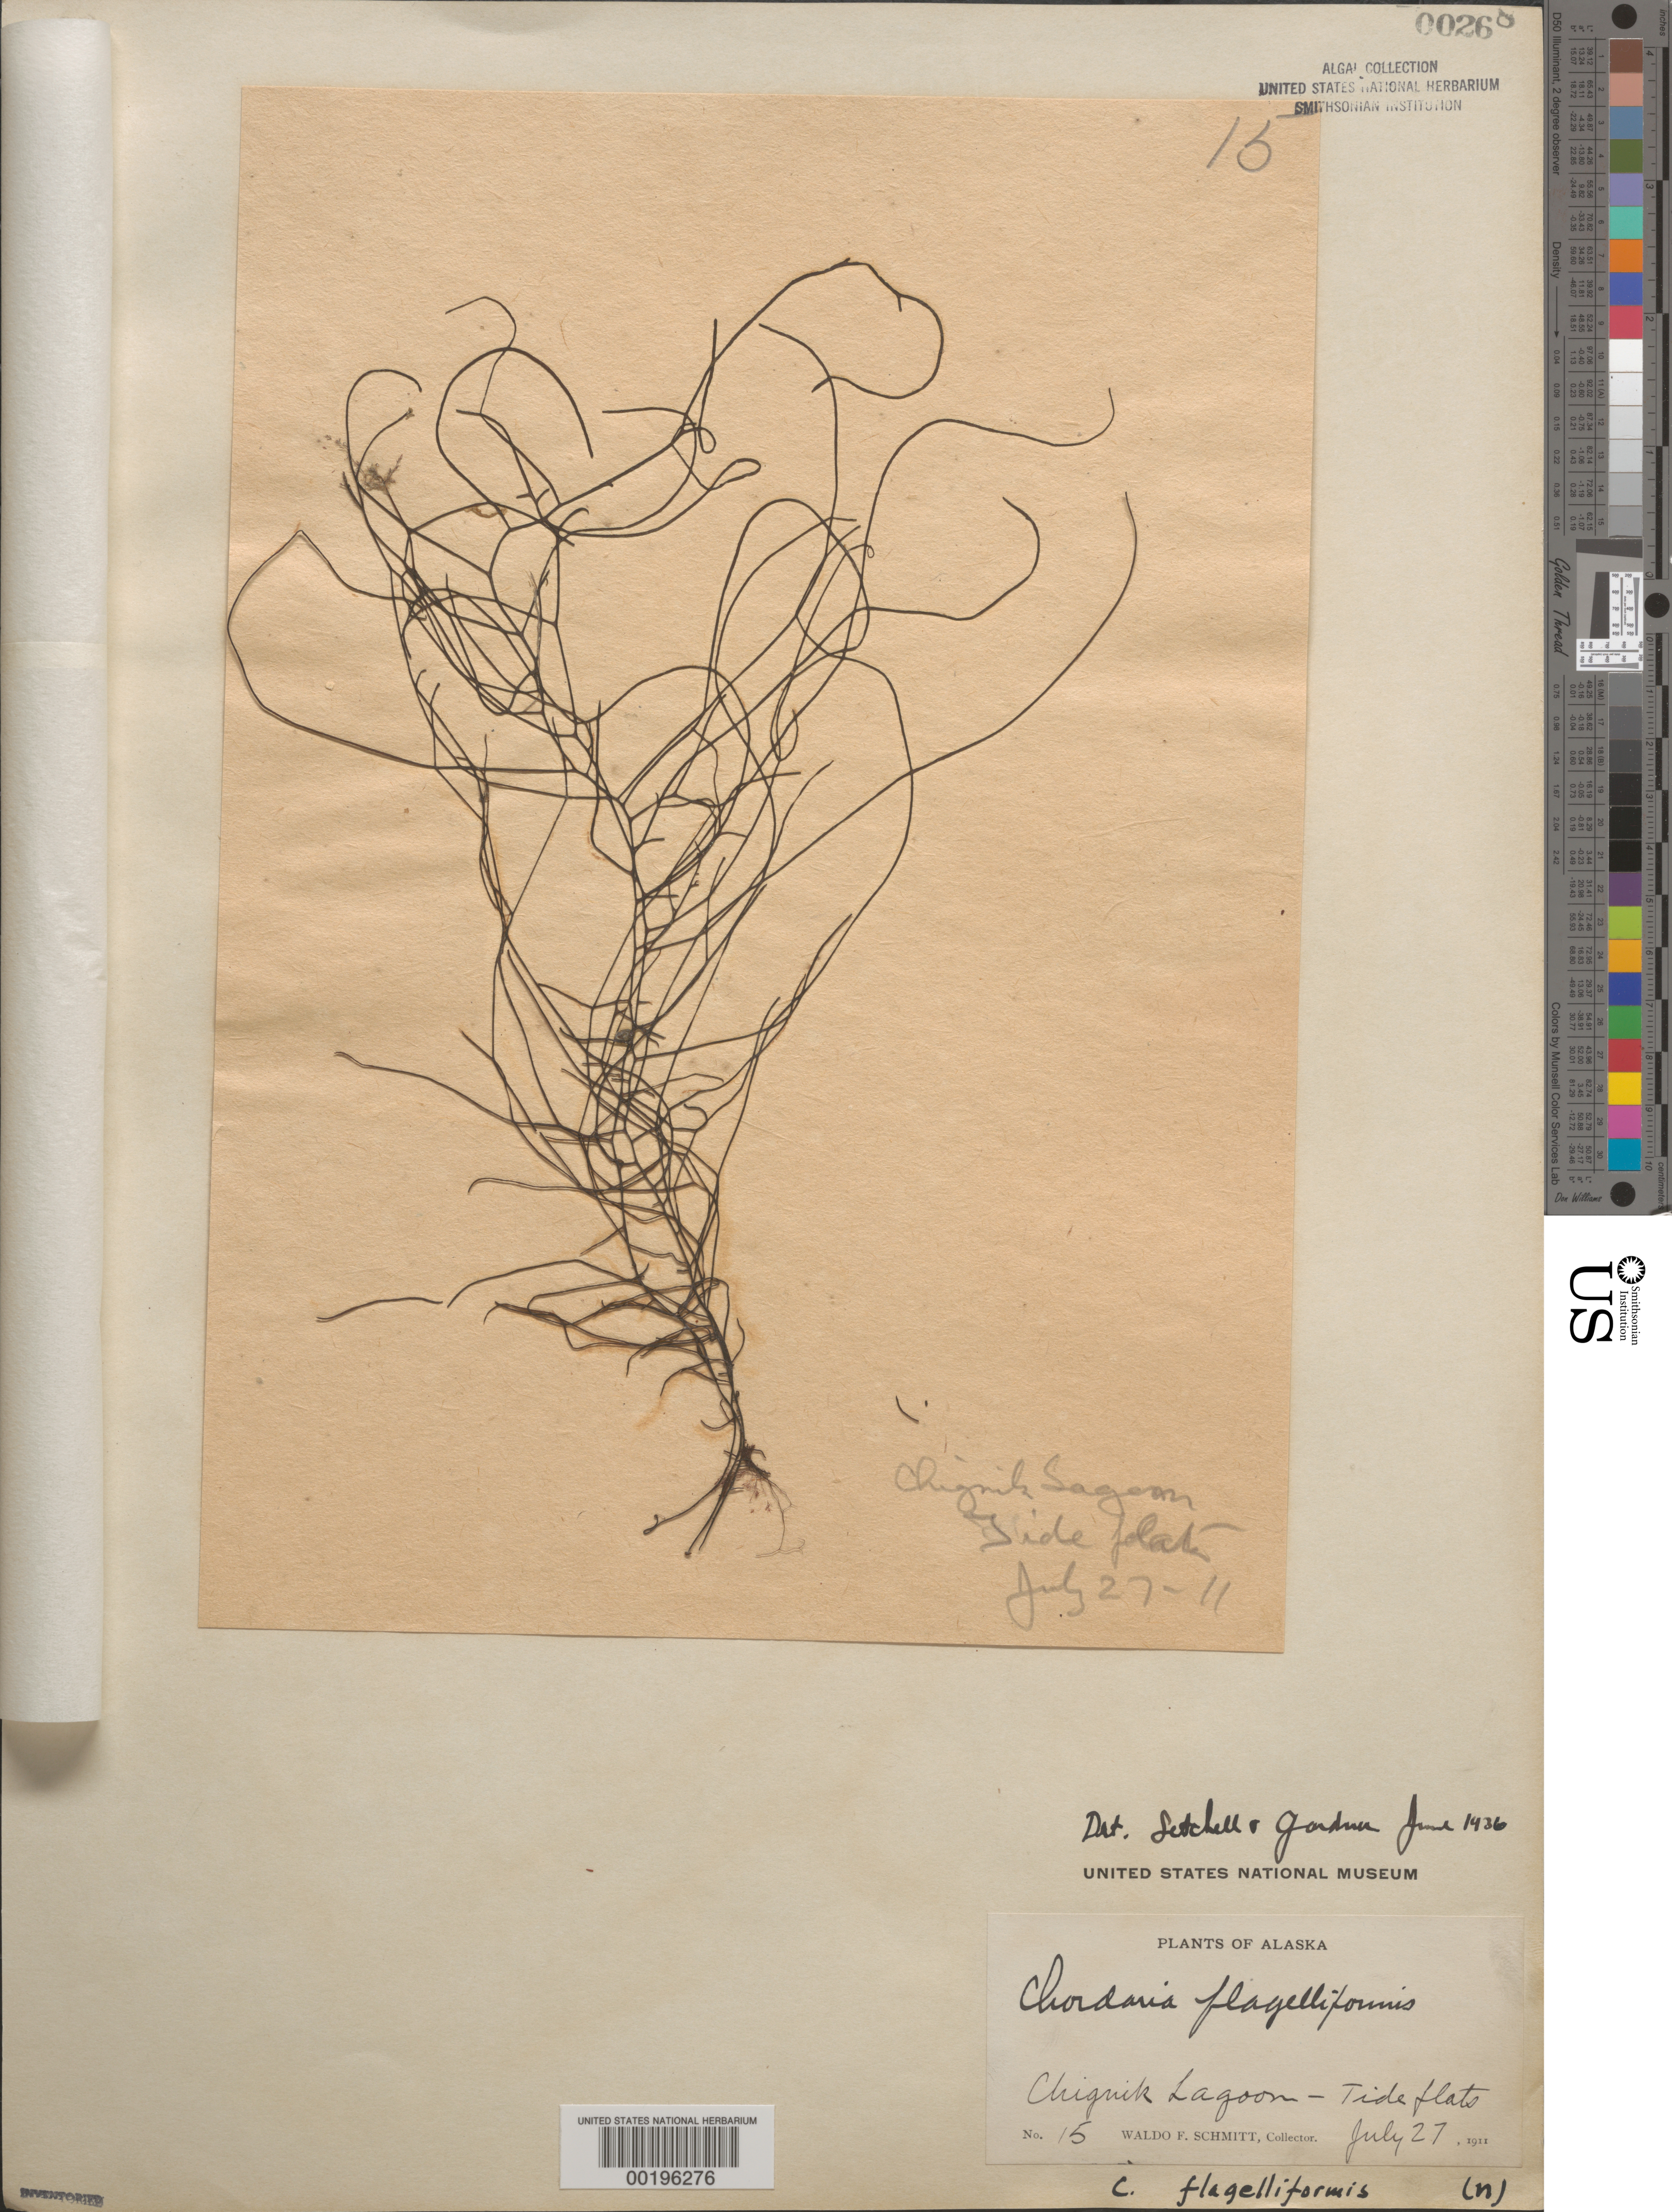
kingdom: Chromista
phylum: Ochrophyta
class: Phaeophyceae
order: Ectocarpales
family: Chordariaceae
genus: Chordaria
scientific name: Chordaria flagelliformis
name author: (Hudson) Grev.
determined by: Gardner, N. L.; Setchell, W. A.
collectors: W. F. Schmitt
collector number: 15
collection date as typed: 27 Jul 1911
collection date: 1911-07-27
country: United States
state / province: Alaska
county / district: Dillingham Division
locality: Chignik Lagoon, Alaska Peninsula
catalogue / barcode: US 268